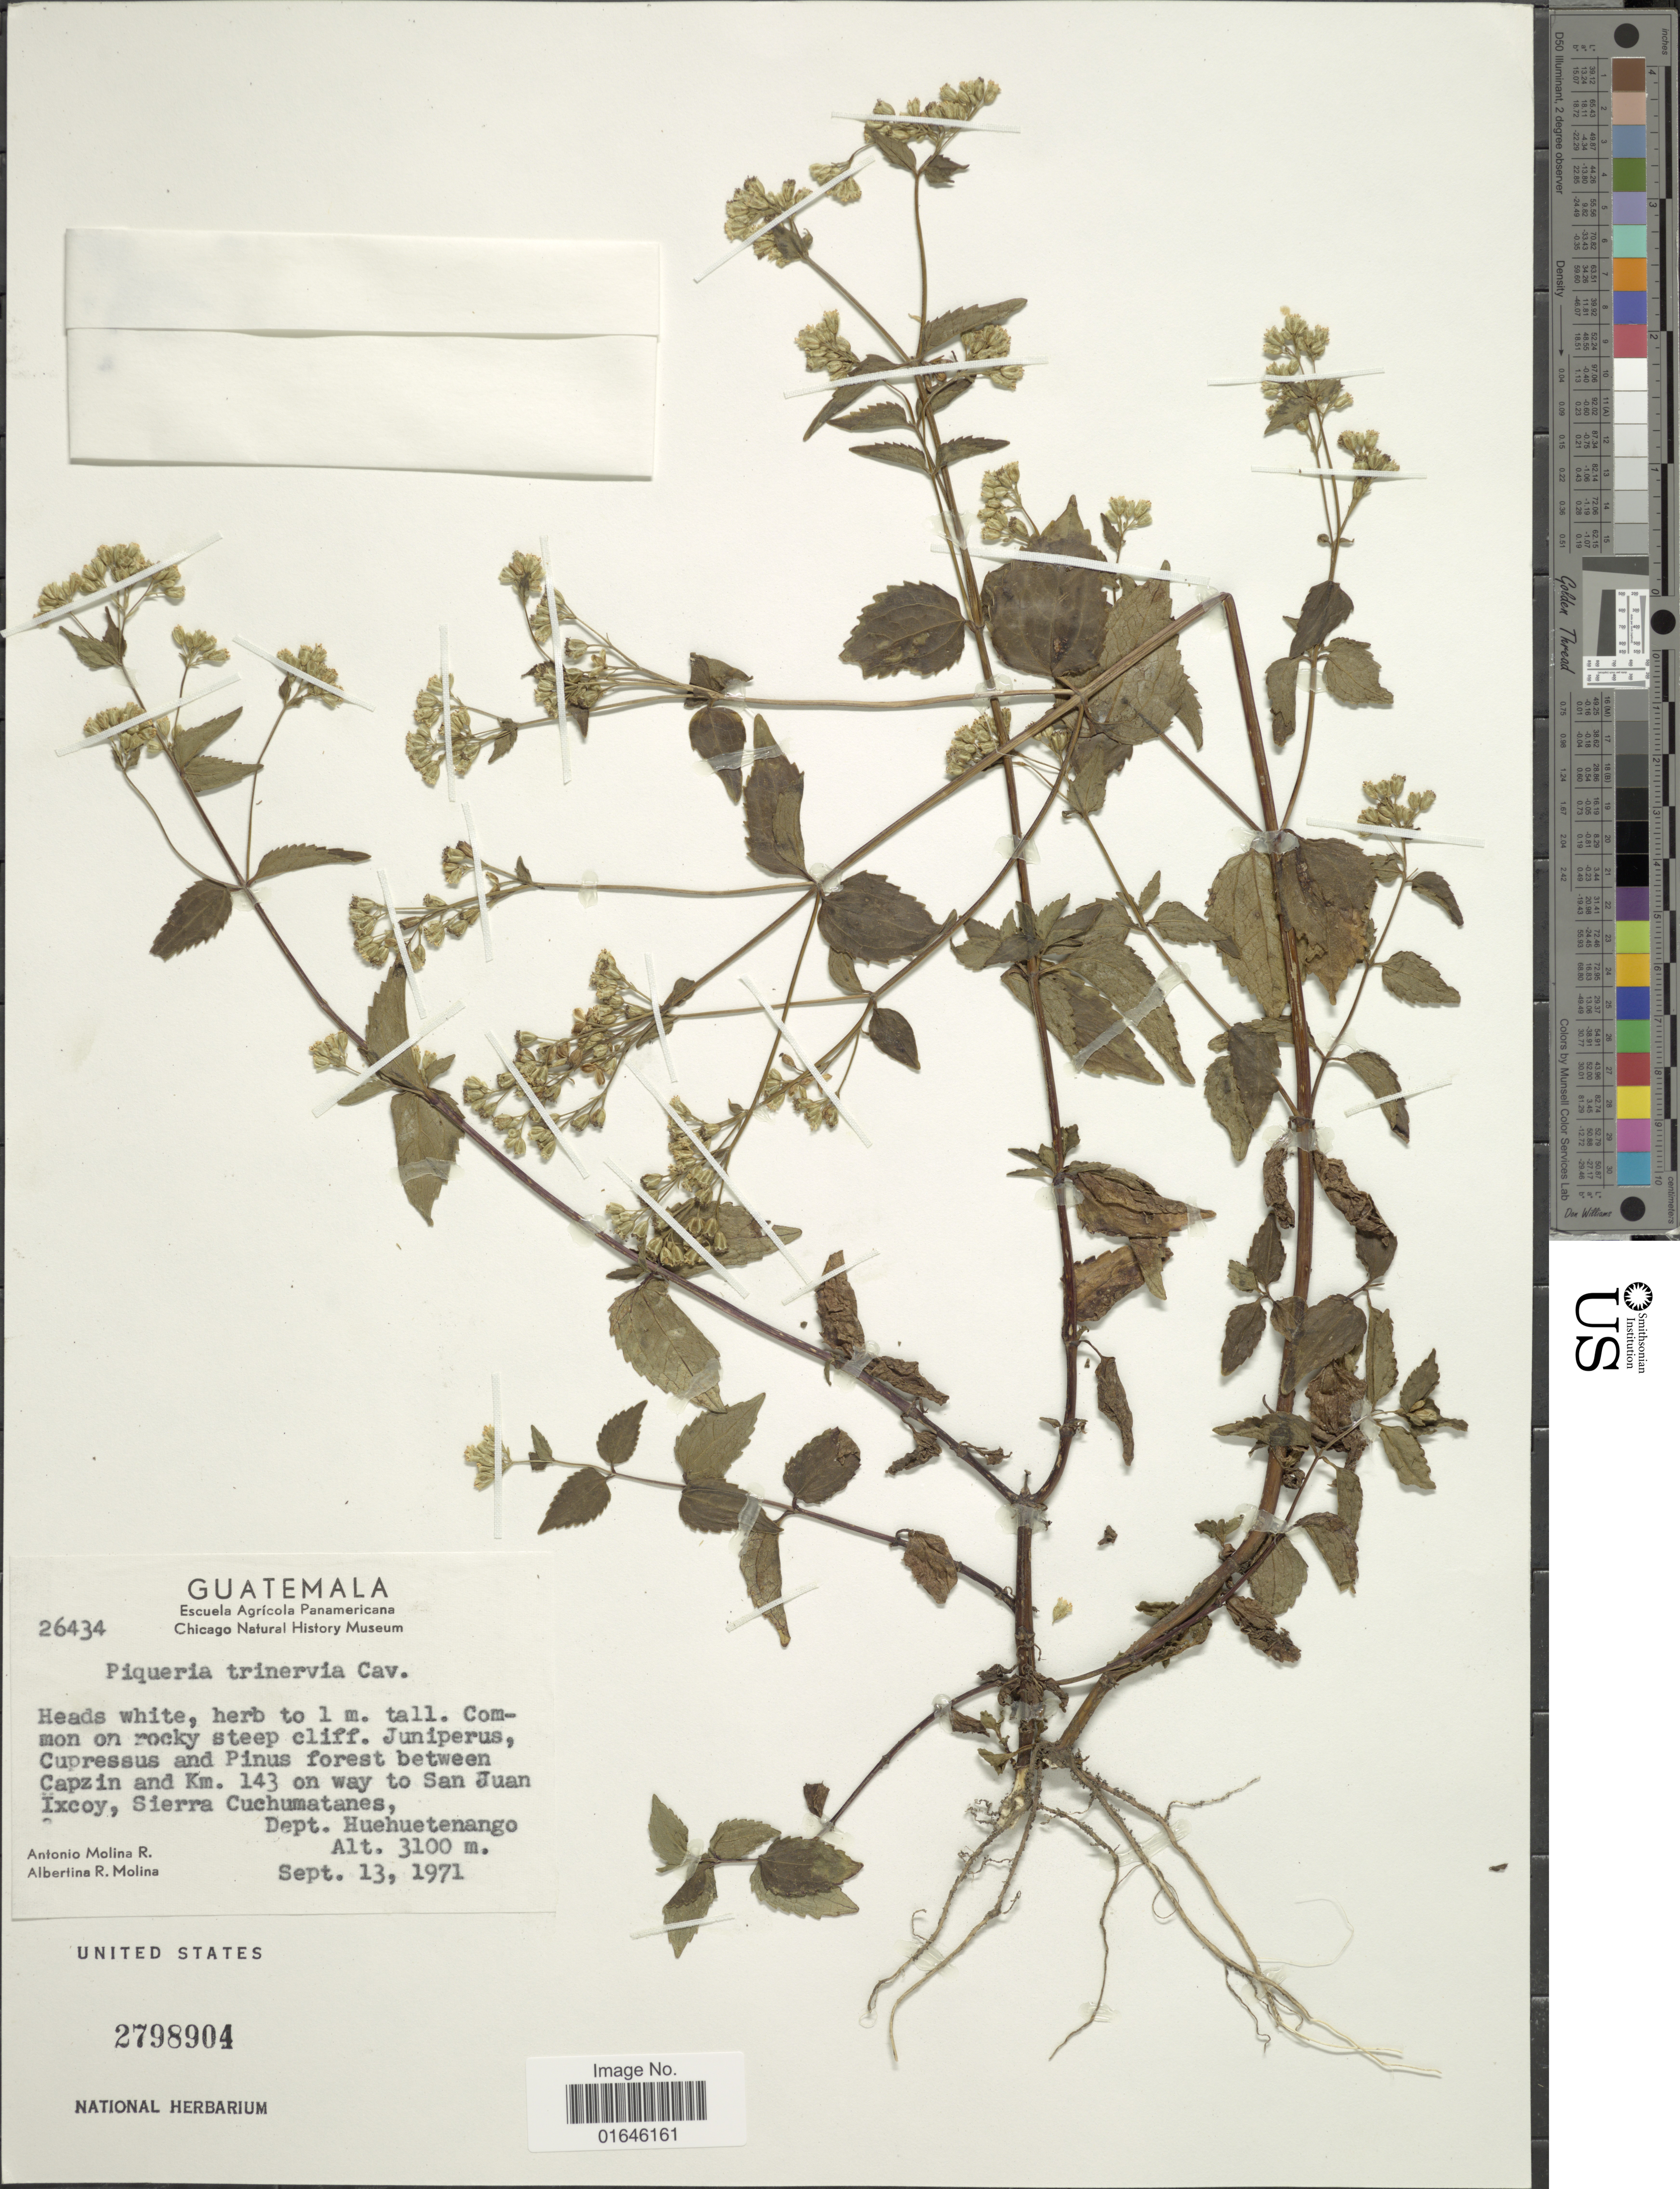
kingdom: Plantae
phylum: Tracheophyta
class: Magnoliopsida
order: Asterales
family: Asteraceae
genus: Piqueria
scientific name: Piqueria trinervia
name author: Cav.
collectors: A. Molina R. & A. R. Molina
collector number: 26434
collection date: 1971-09-13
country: Guatemala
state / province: Huehuetenango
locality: Cupressus and Pinus forest between Capzin and Km. 143 on eay to San Juan Ixcoy, Sierra Cuchumatanes, Dept. Huehuetenango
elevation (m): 3100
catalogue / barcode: US 2798904